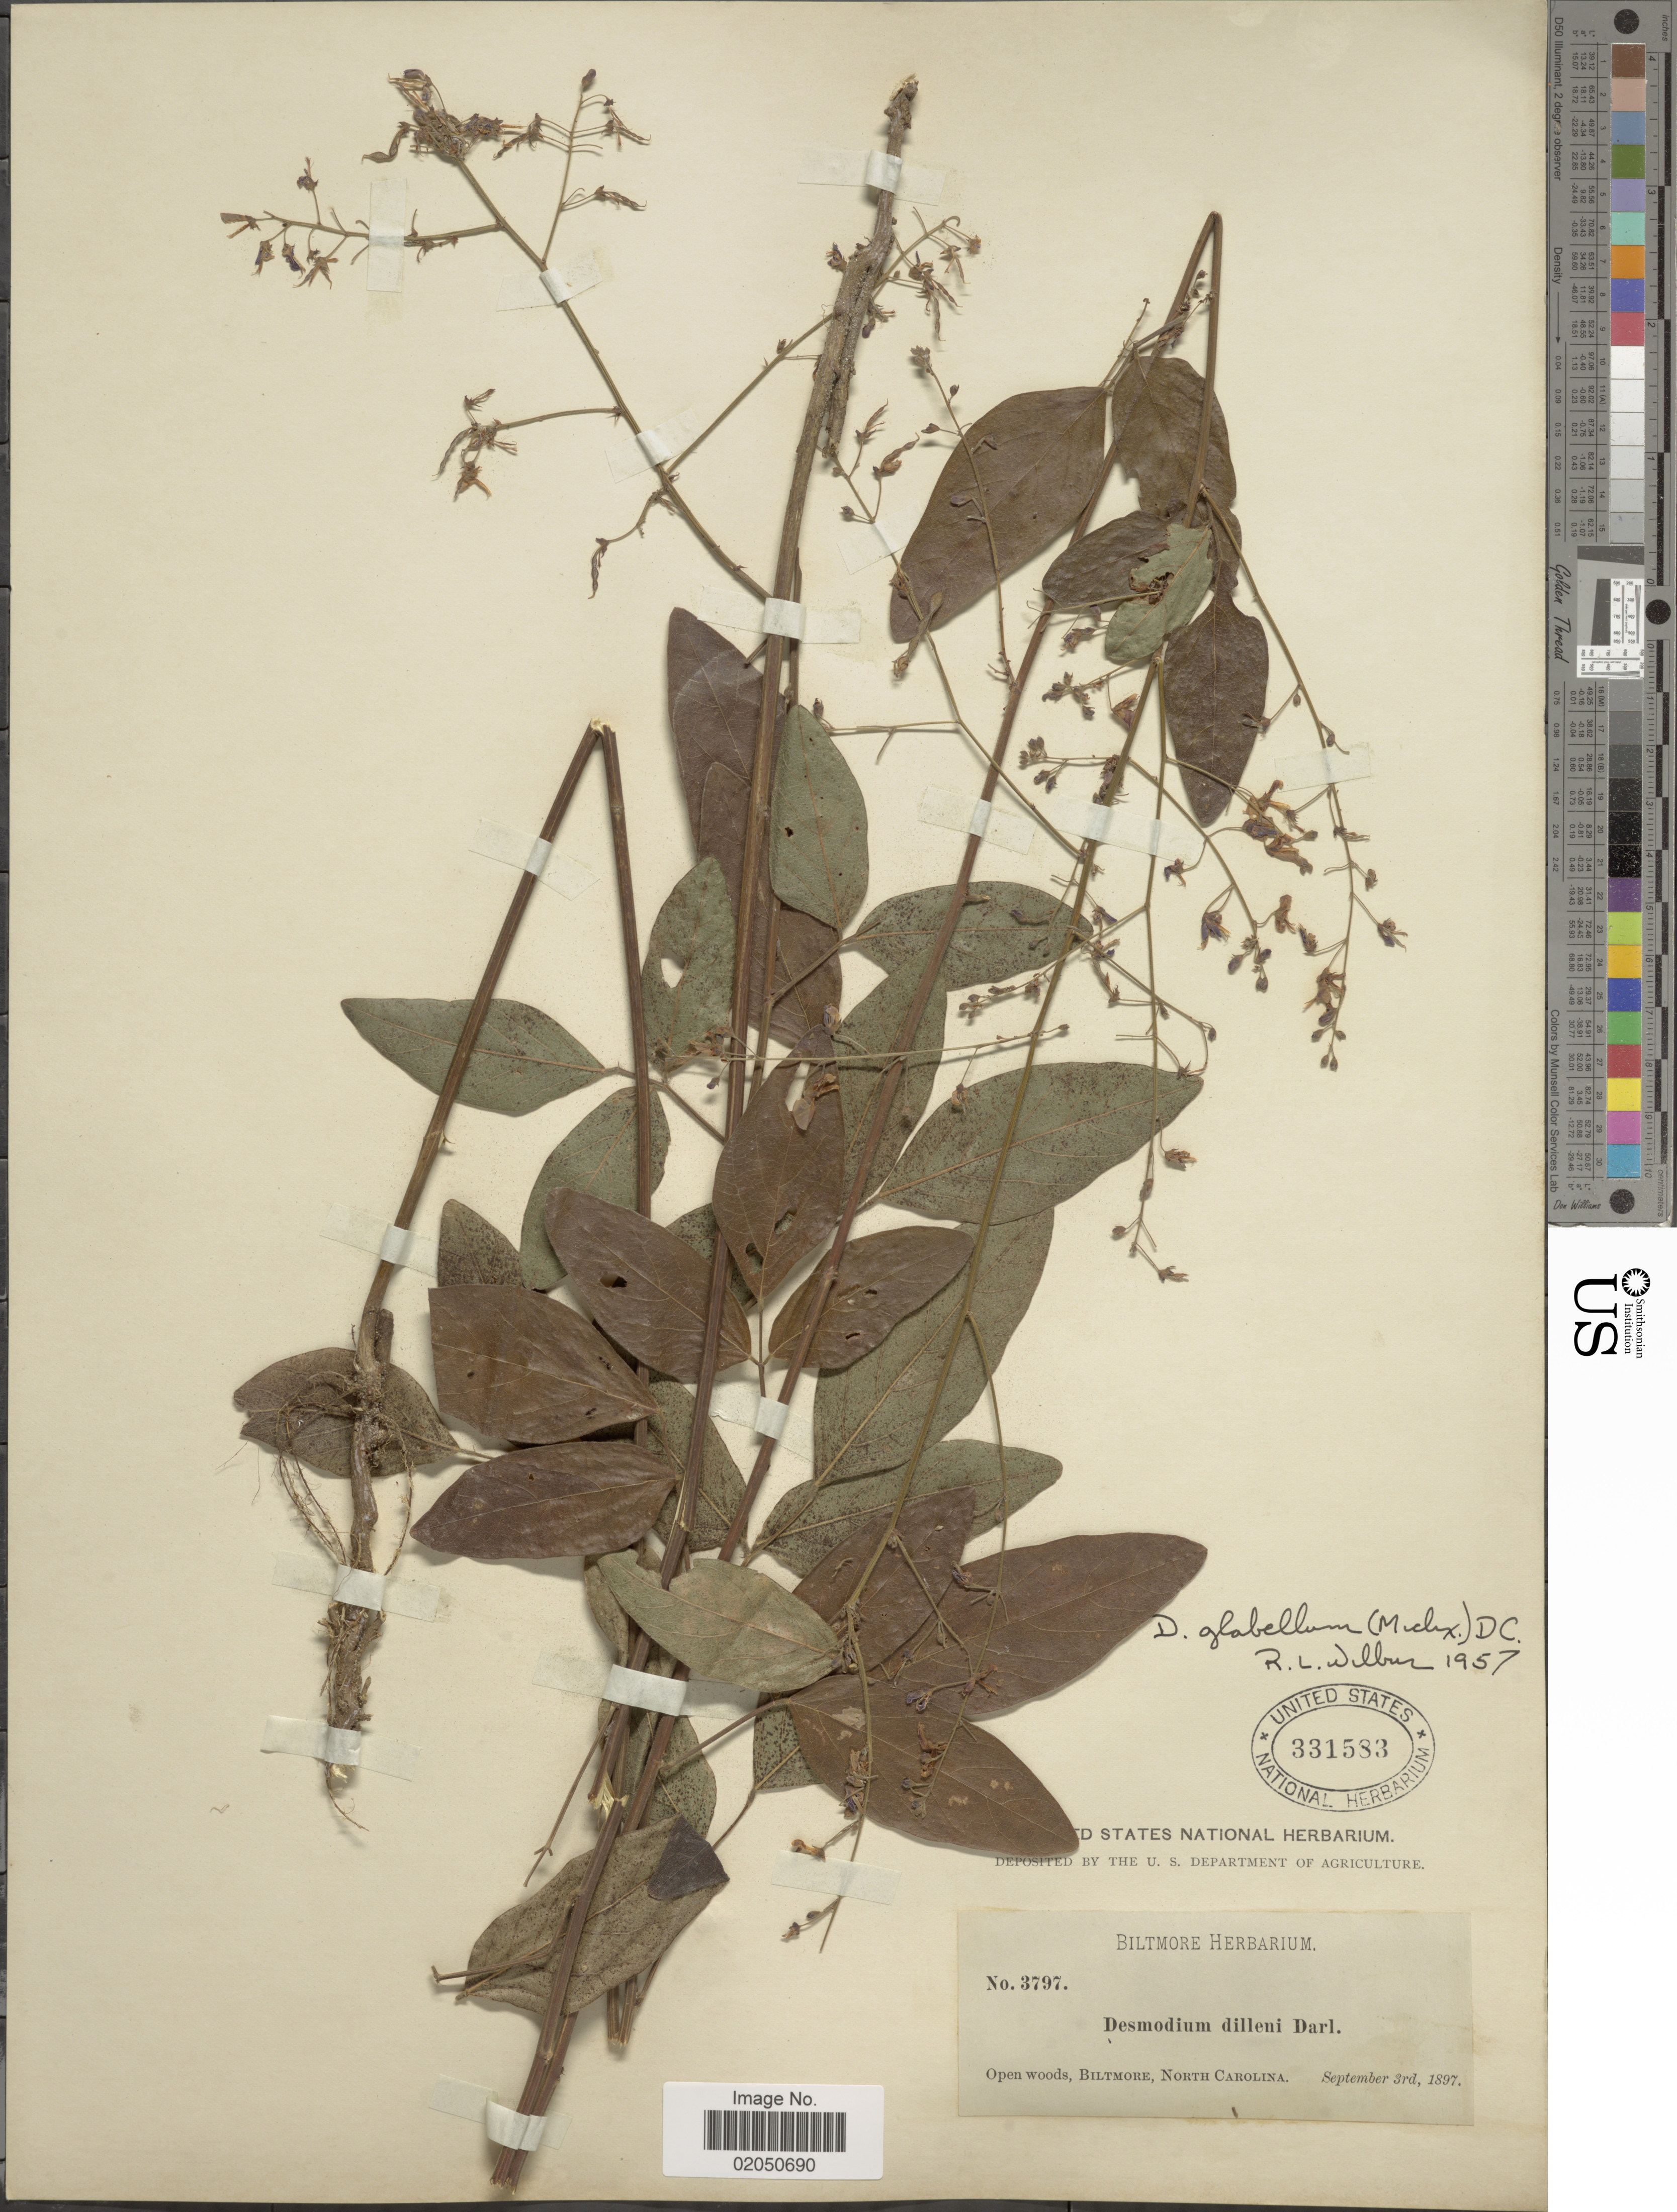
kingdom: Plantae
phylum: Tracheophyta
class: Magnoliopsida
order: Fabales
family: Fabaceae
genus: Desmodium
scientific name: Desmodium glabellum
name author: (Michx.) DC.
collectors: ex herb. Biltmore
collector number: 3797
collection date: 1897-09-03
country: United States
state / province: North Carolina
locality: Biltmore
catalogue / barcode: US 331583